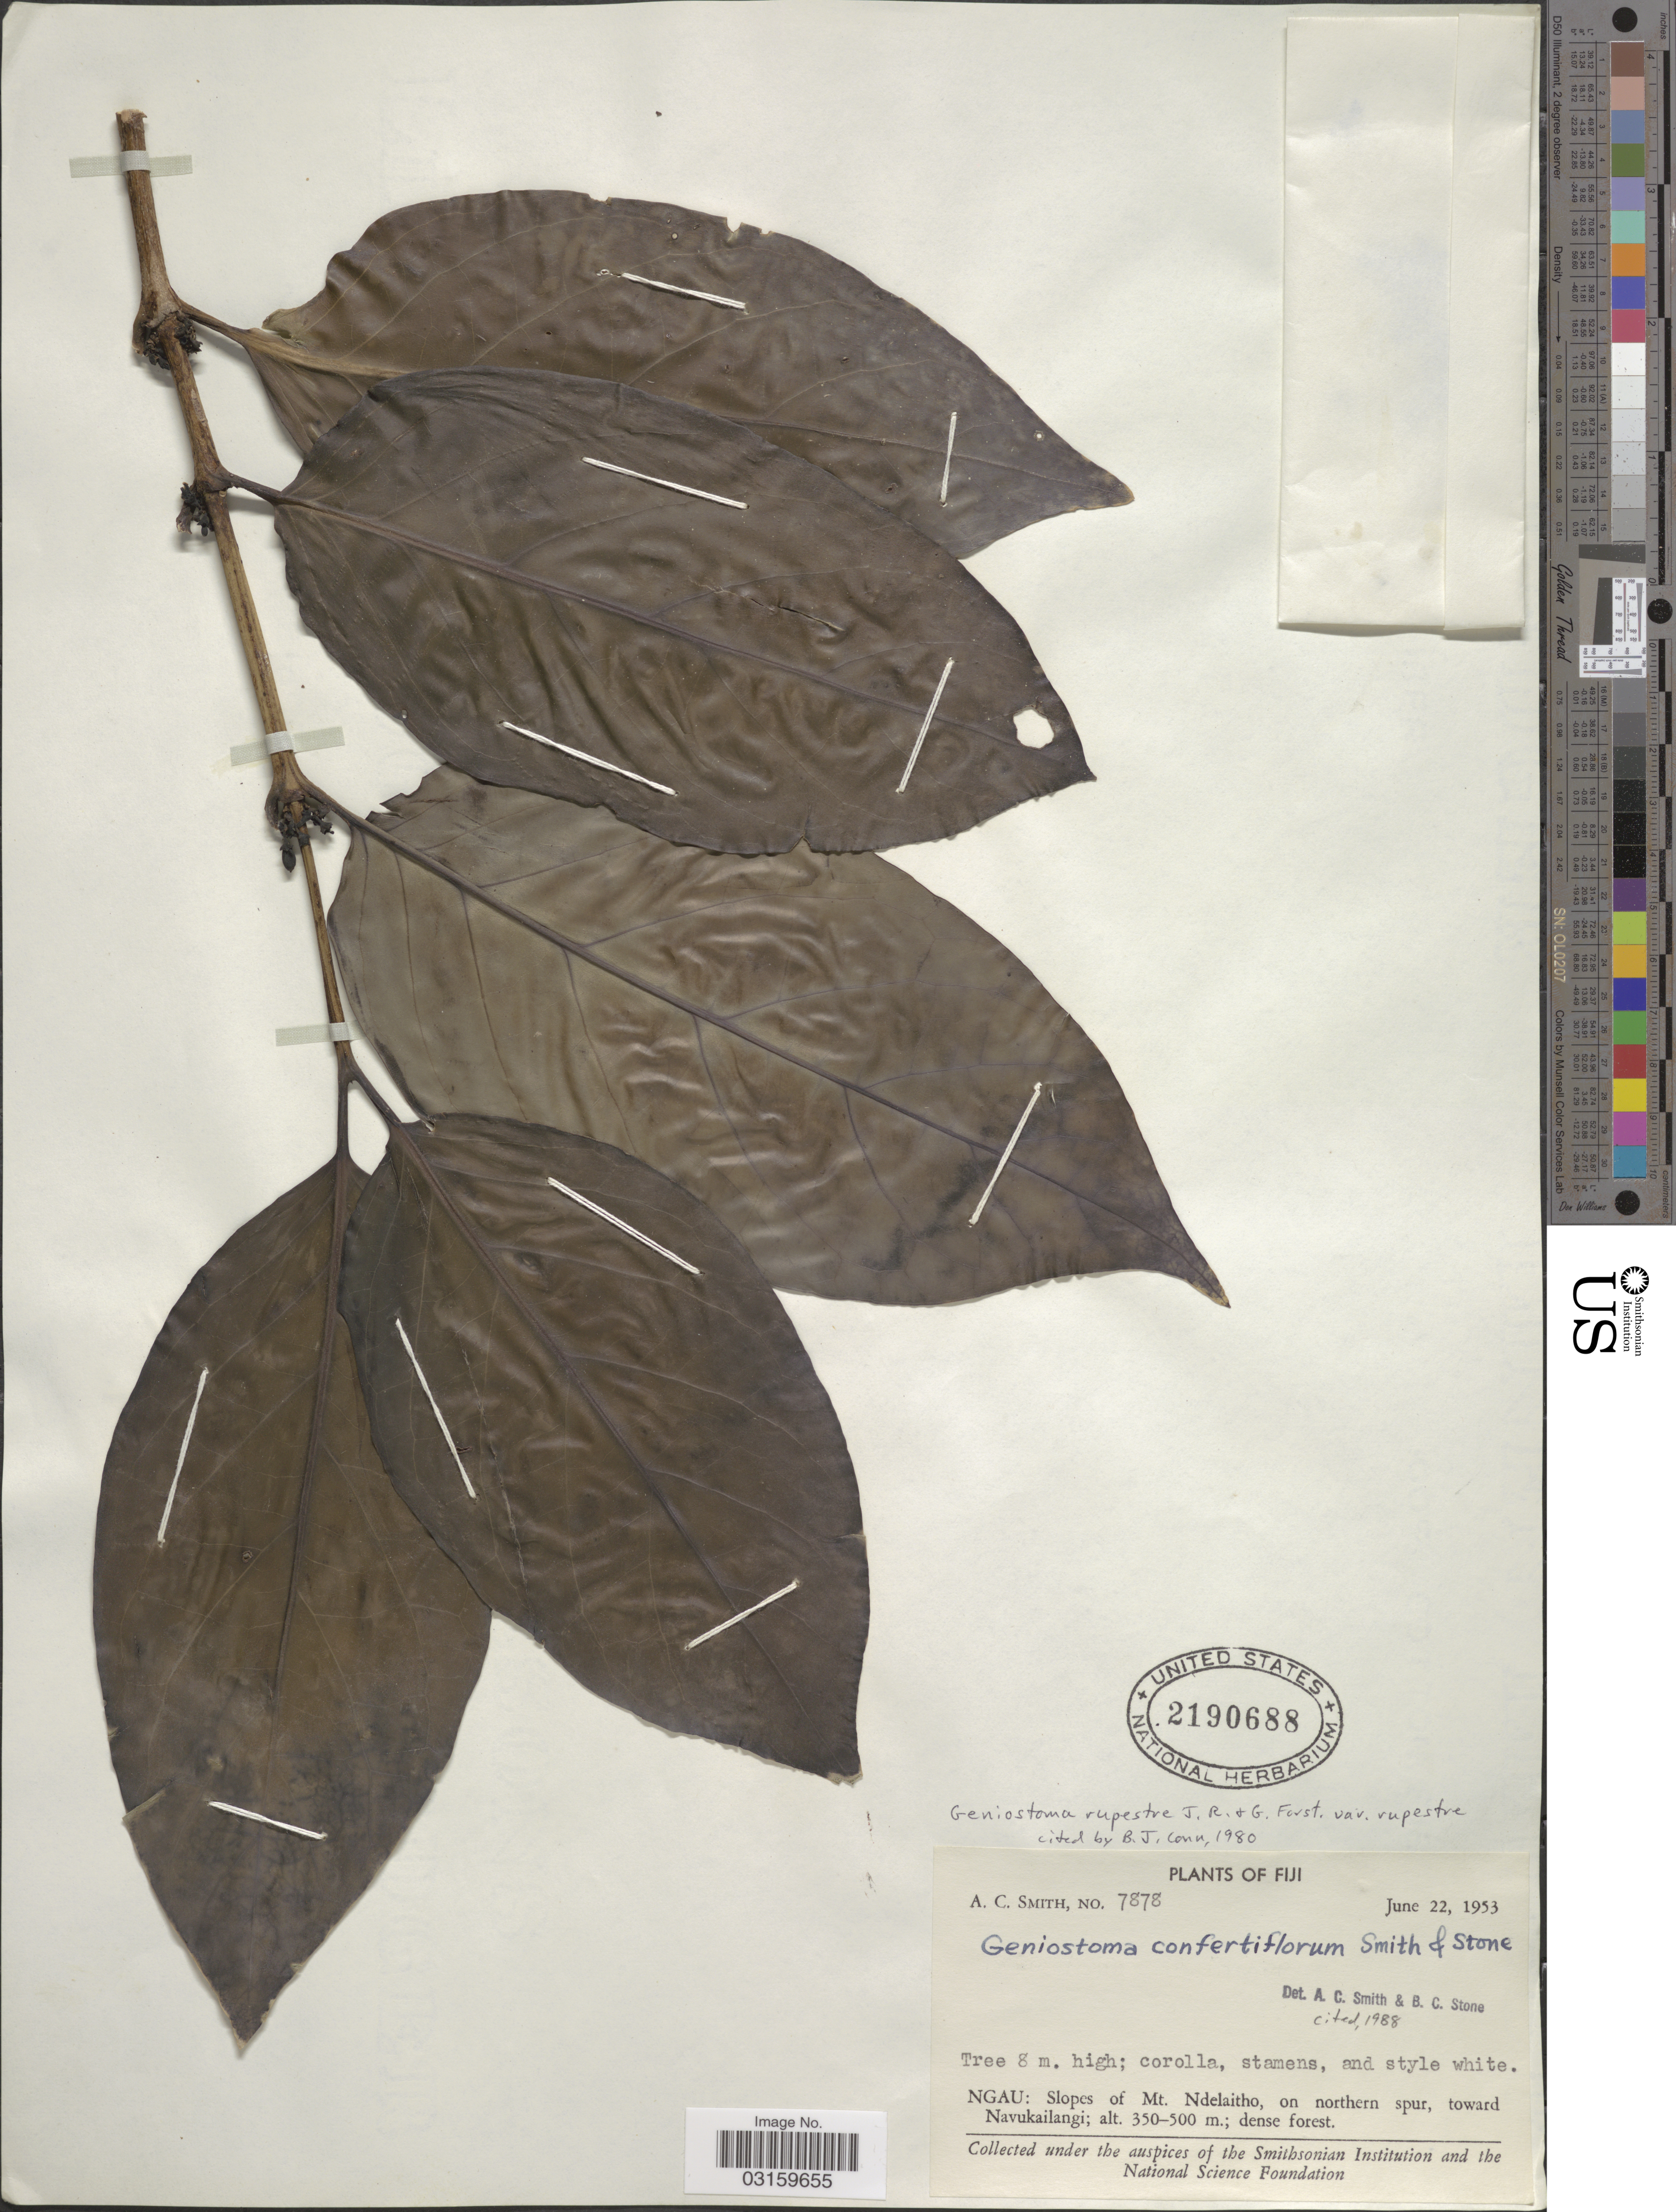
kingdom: Plantae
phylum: Tracheophyta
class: Magnoliopsida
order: Gentianales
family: Loganiaceae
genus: Geniostoma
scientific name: Geniostoma rupestre var. rupestre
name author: J.R. Forst. & G. Forst.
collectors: A. C. Smith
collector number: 7878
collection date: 1953-06-22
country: Fiji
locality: Ngau: Slopes of Mt. Ndelaitho, on northern spur, toward Navukailangi.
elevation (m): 350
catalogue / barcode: US 2190688